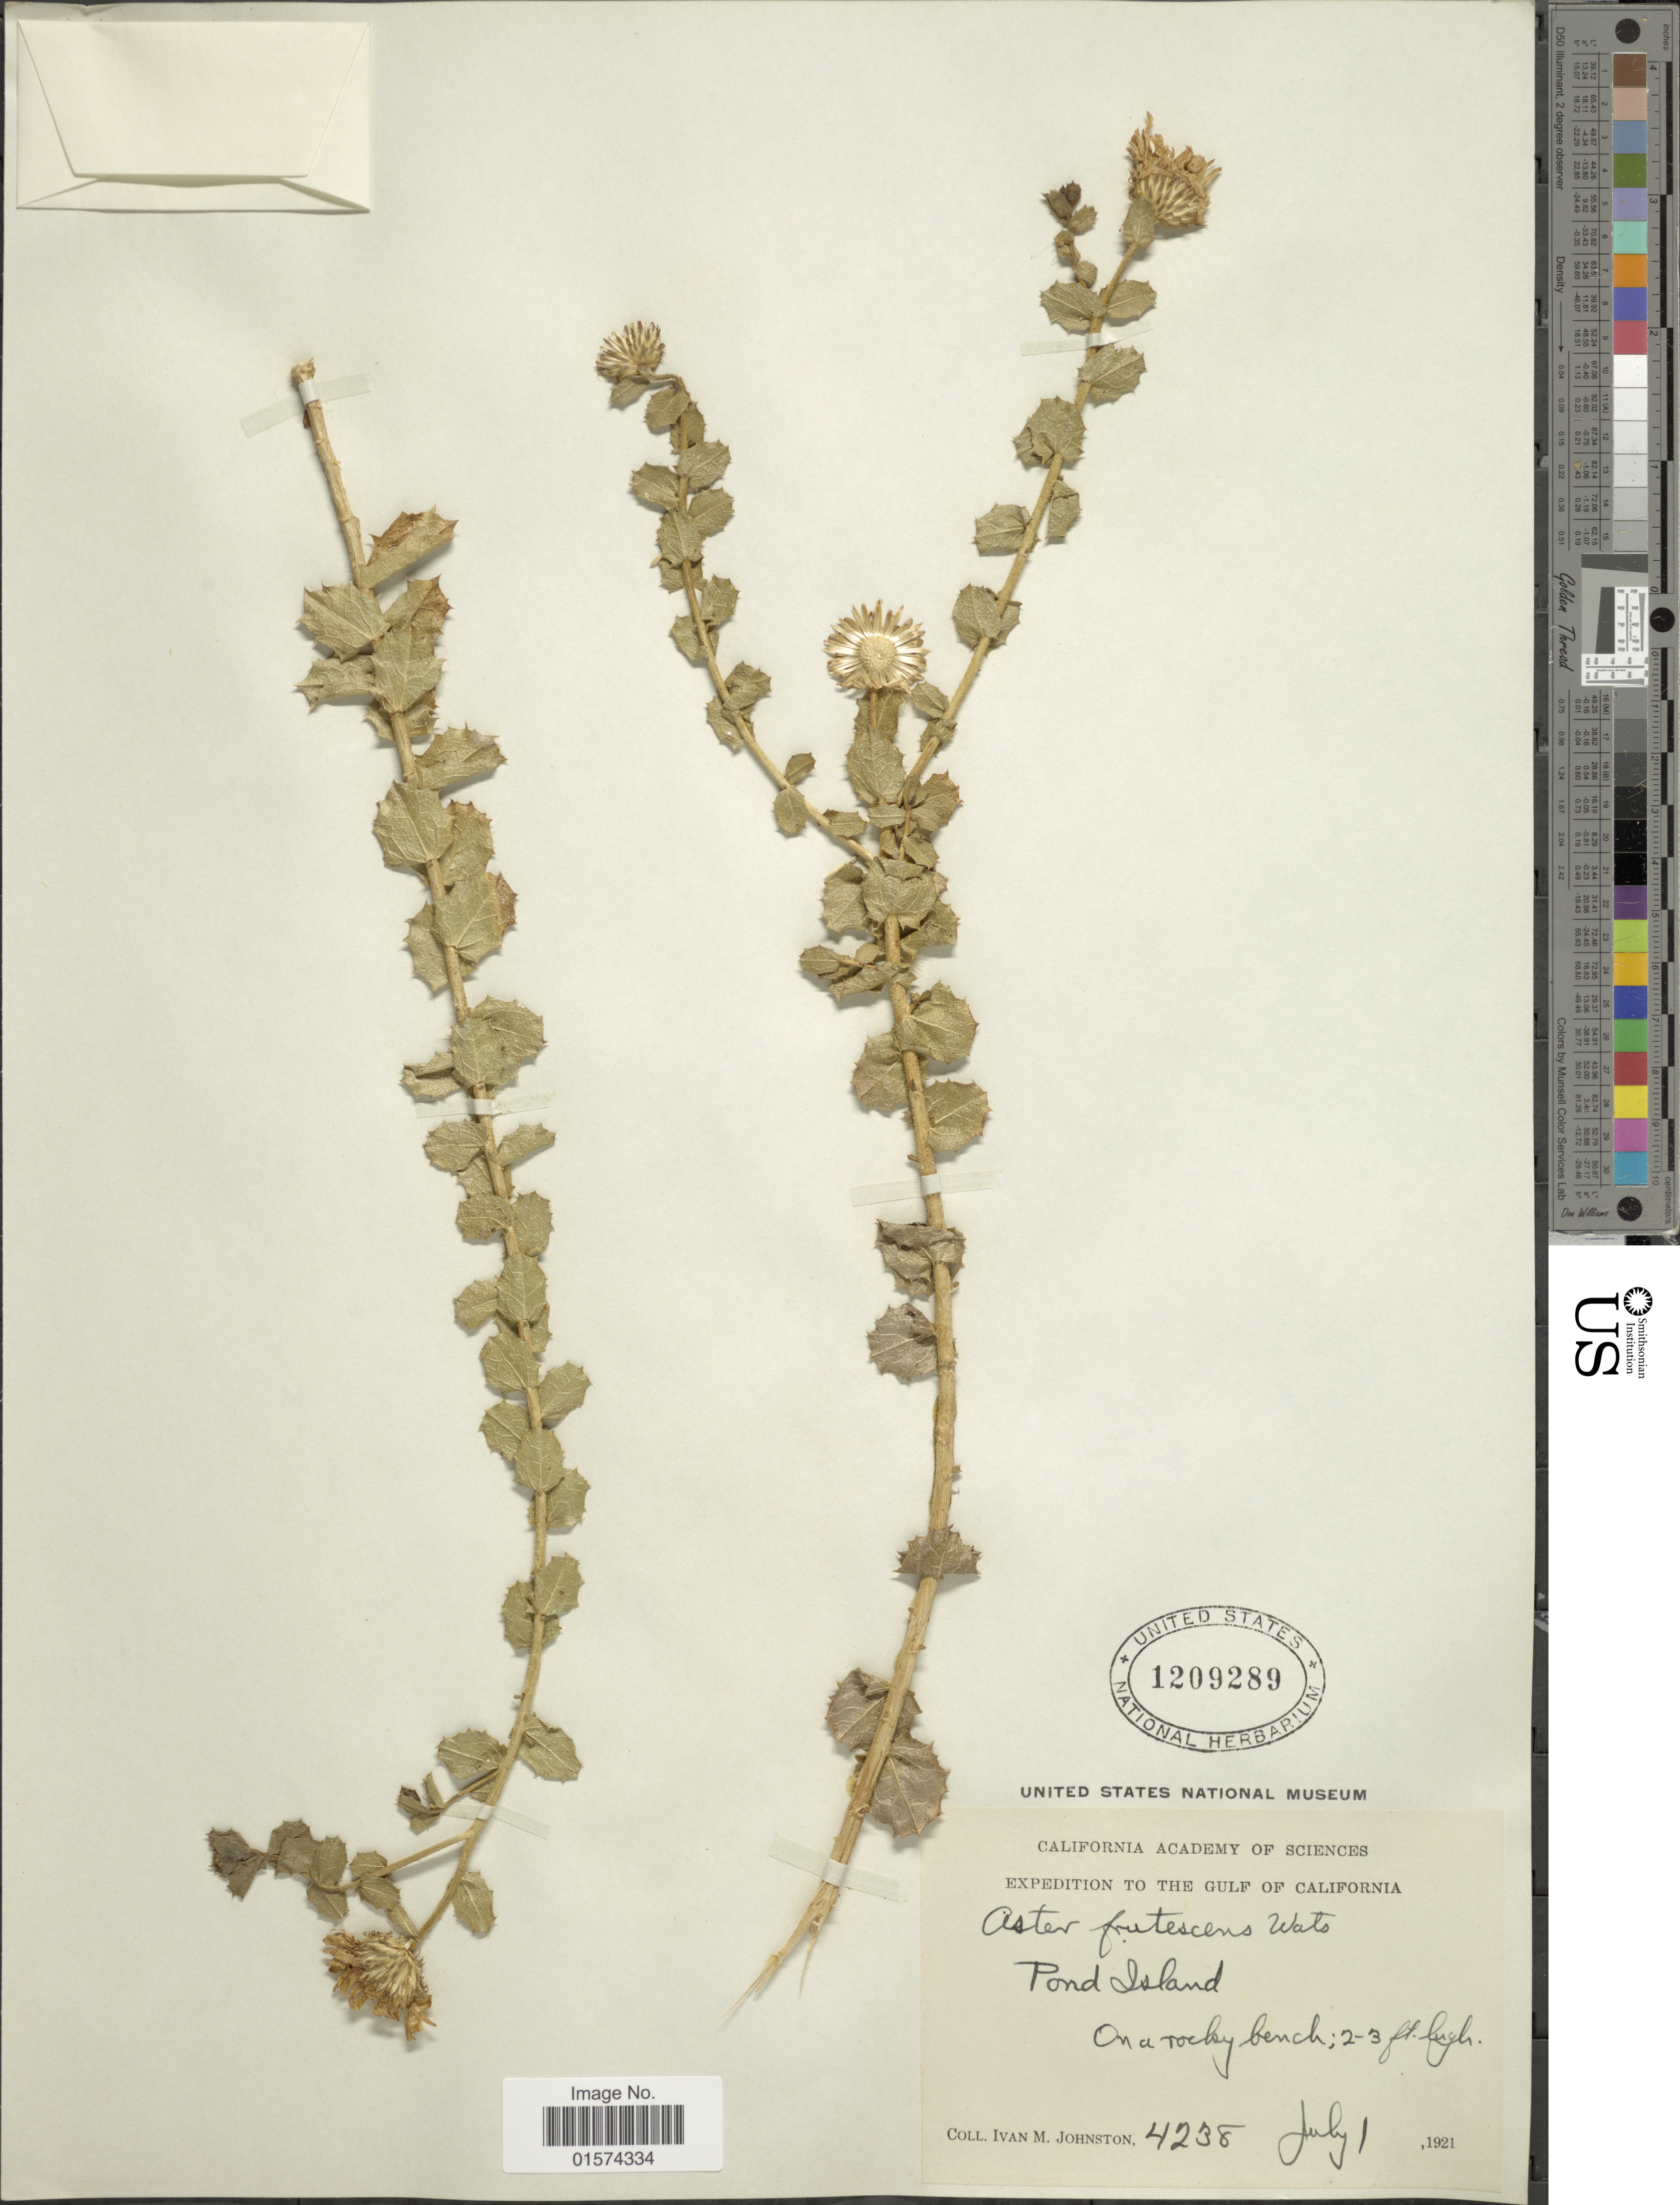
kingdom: Plantae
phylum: Tracheophyta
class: Magnoliopsida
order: Asterales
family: Asteraceae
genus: Xylorhiza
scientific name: Xylorhiza frutescens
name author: Greene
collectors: I.M. Johnston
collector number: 4238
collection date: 1921-07-01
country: United States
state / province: California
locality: The Gulf of California, Pond Island, On a rocky bench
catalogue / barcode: US 1209289